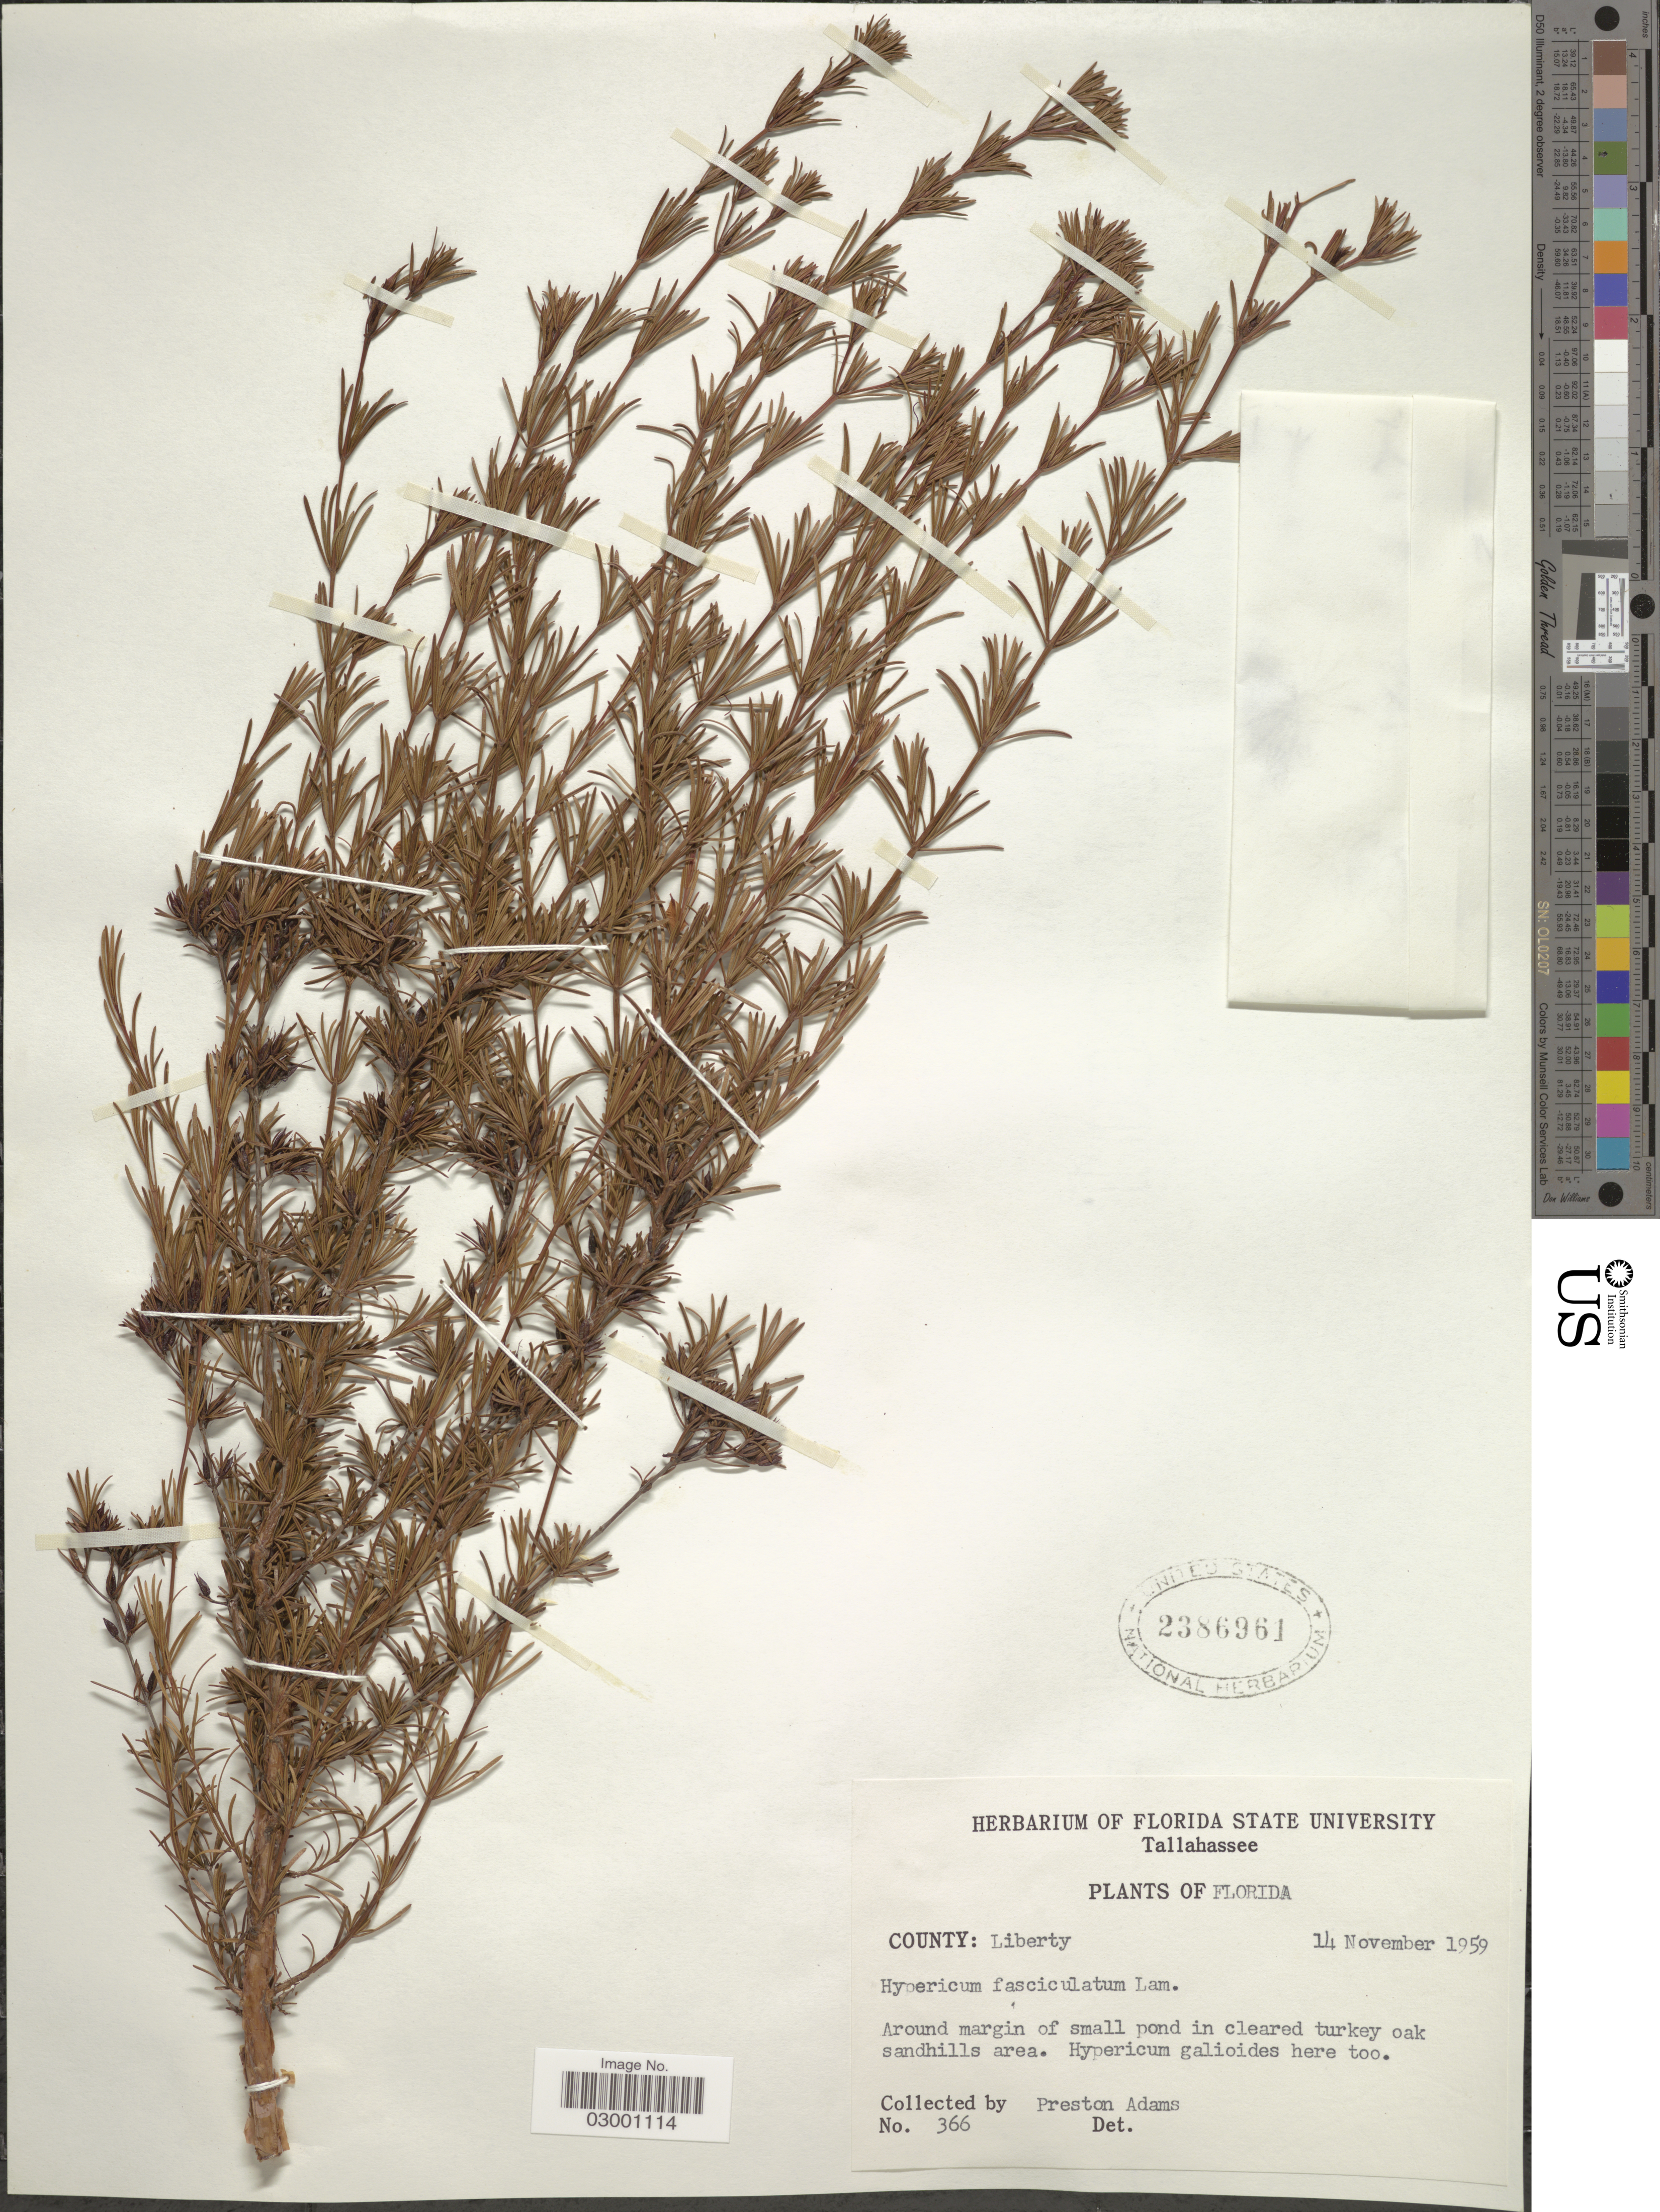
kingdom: Plantae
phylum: Tracheophyta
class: Magnoliopsida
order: Malpighiales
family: Hypericaceae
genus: Hypericum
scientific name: Hypericum fasciculatum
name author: Lam.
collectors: P. Adams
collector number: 366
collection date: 1959-11-14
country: United States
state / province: Florida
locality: County: Liberty.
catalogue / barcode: US 2386961